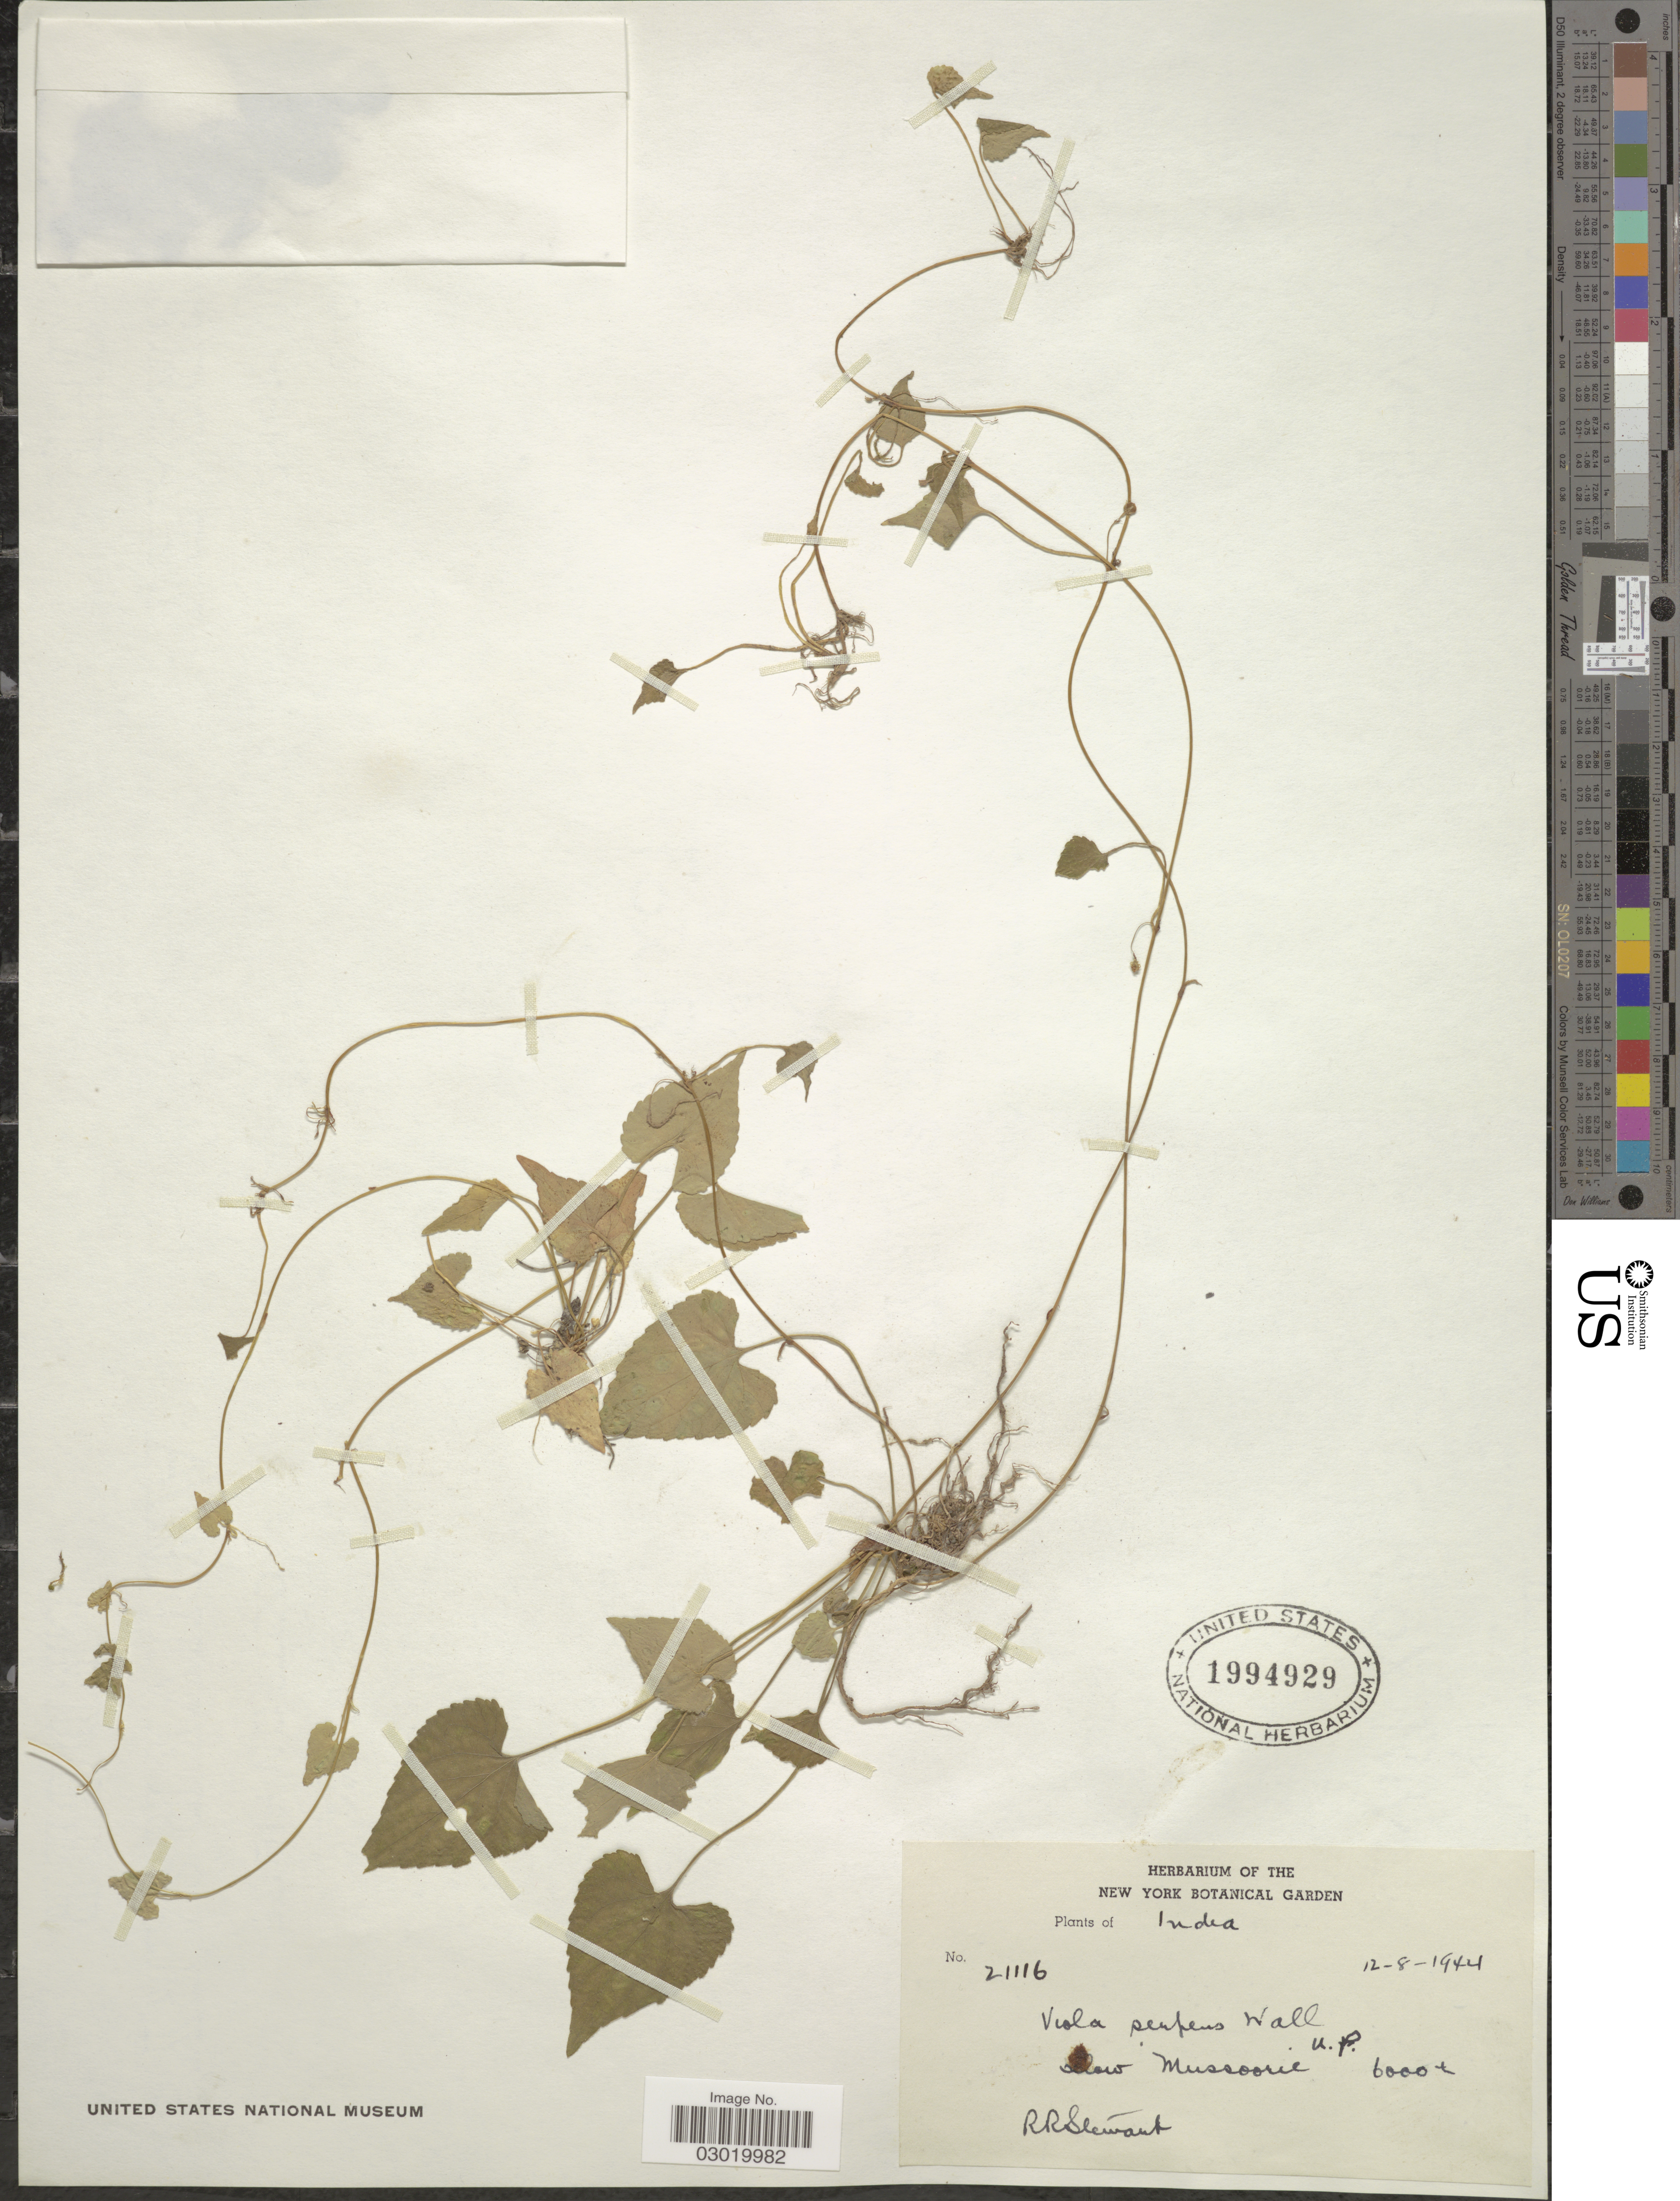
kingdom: Plantae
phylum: Tracheophyta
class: Magnoliopsida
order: Malpighiales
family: Violaceae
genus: Viola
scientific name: Viola pilosa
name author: Blume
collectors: R. Stewart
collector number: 21116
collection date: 1944-08-12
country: India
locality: Below Mussoorie.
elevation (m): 1829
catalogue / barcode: US 1994929